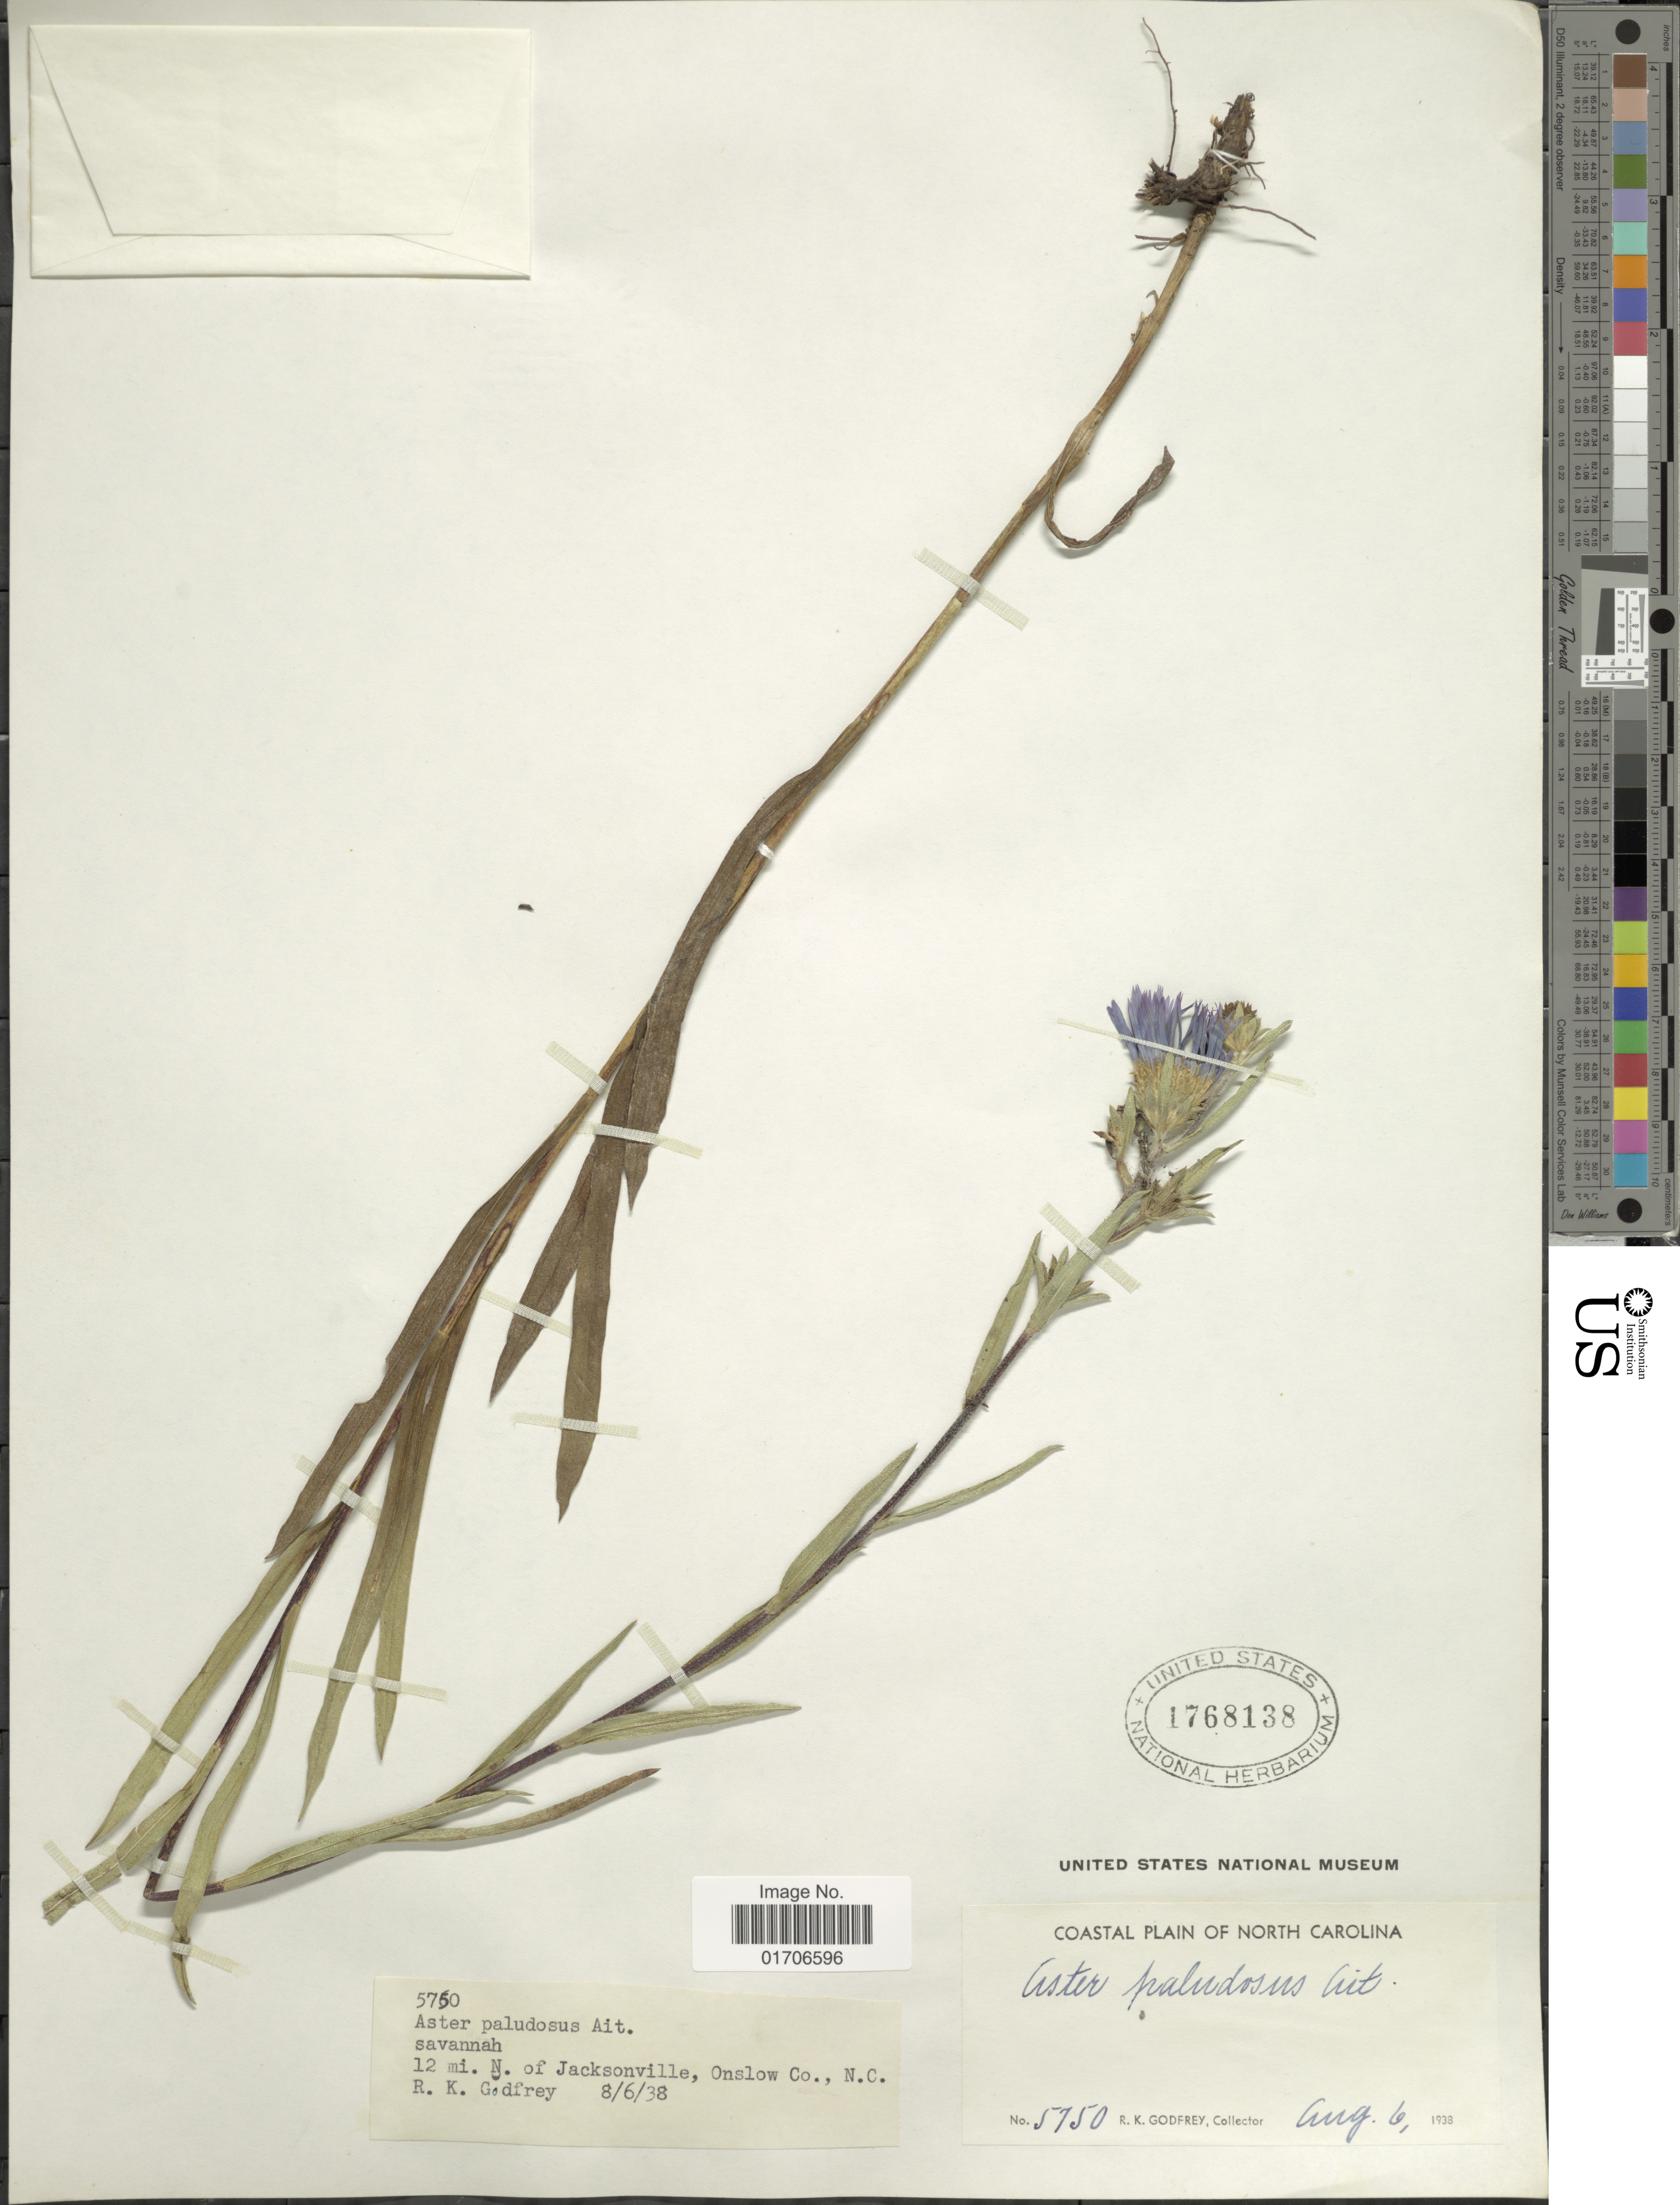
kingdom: Plantae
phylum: Tracheophyta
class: Magnoliopsida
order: Asterales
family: Asteraceae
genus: Eurybia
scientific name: Eurybia paludosa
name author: (Aiton) G.L. Nesom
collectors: R. K. Godfrey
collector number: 5750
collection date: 1938-08-06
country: United States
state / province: North Carolina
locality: Coastal Plain of North Carolina. Savannah. 12 mi. N. of Jacksonville, Onslow Co., N.C.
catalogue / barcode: US 1768138